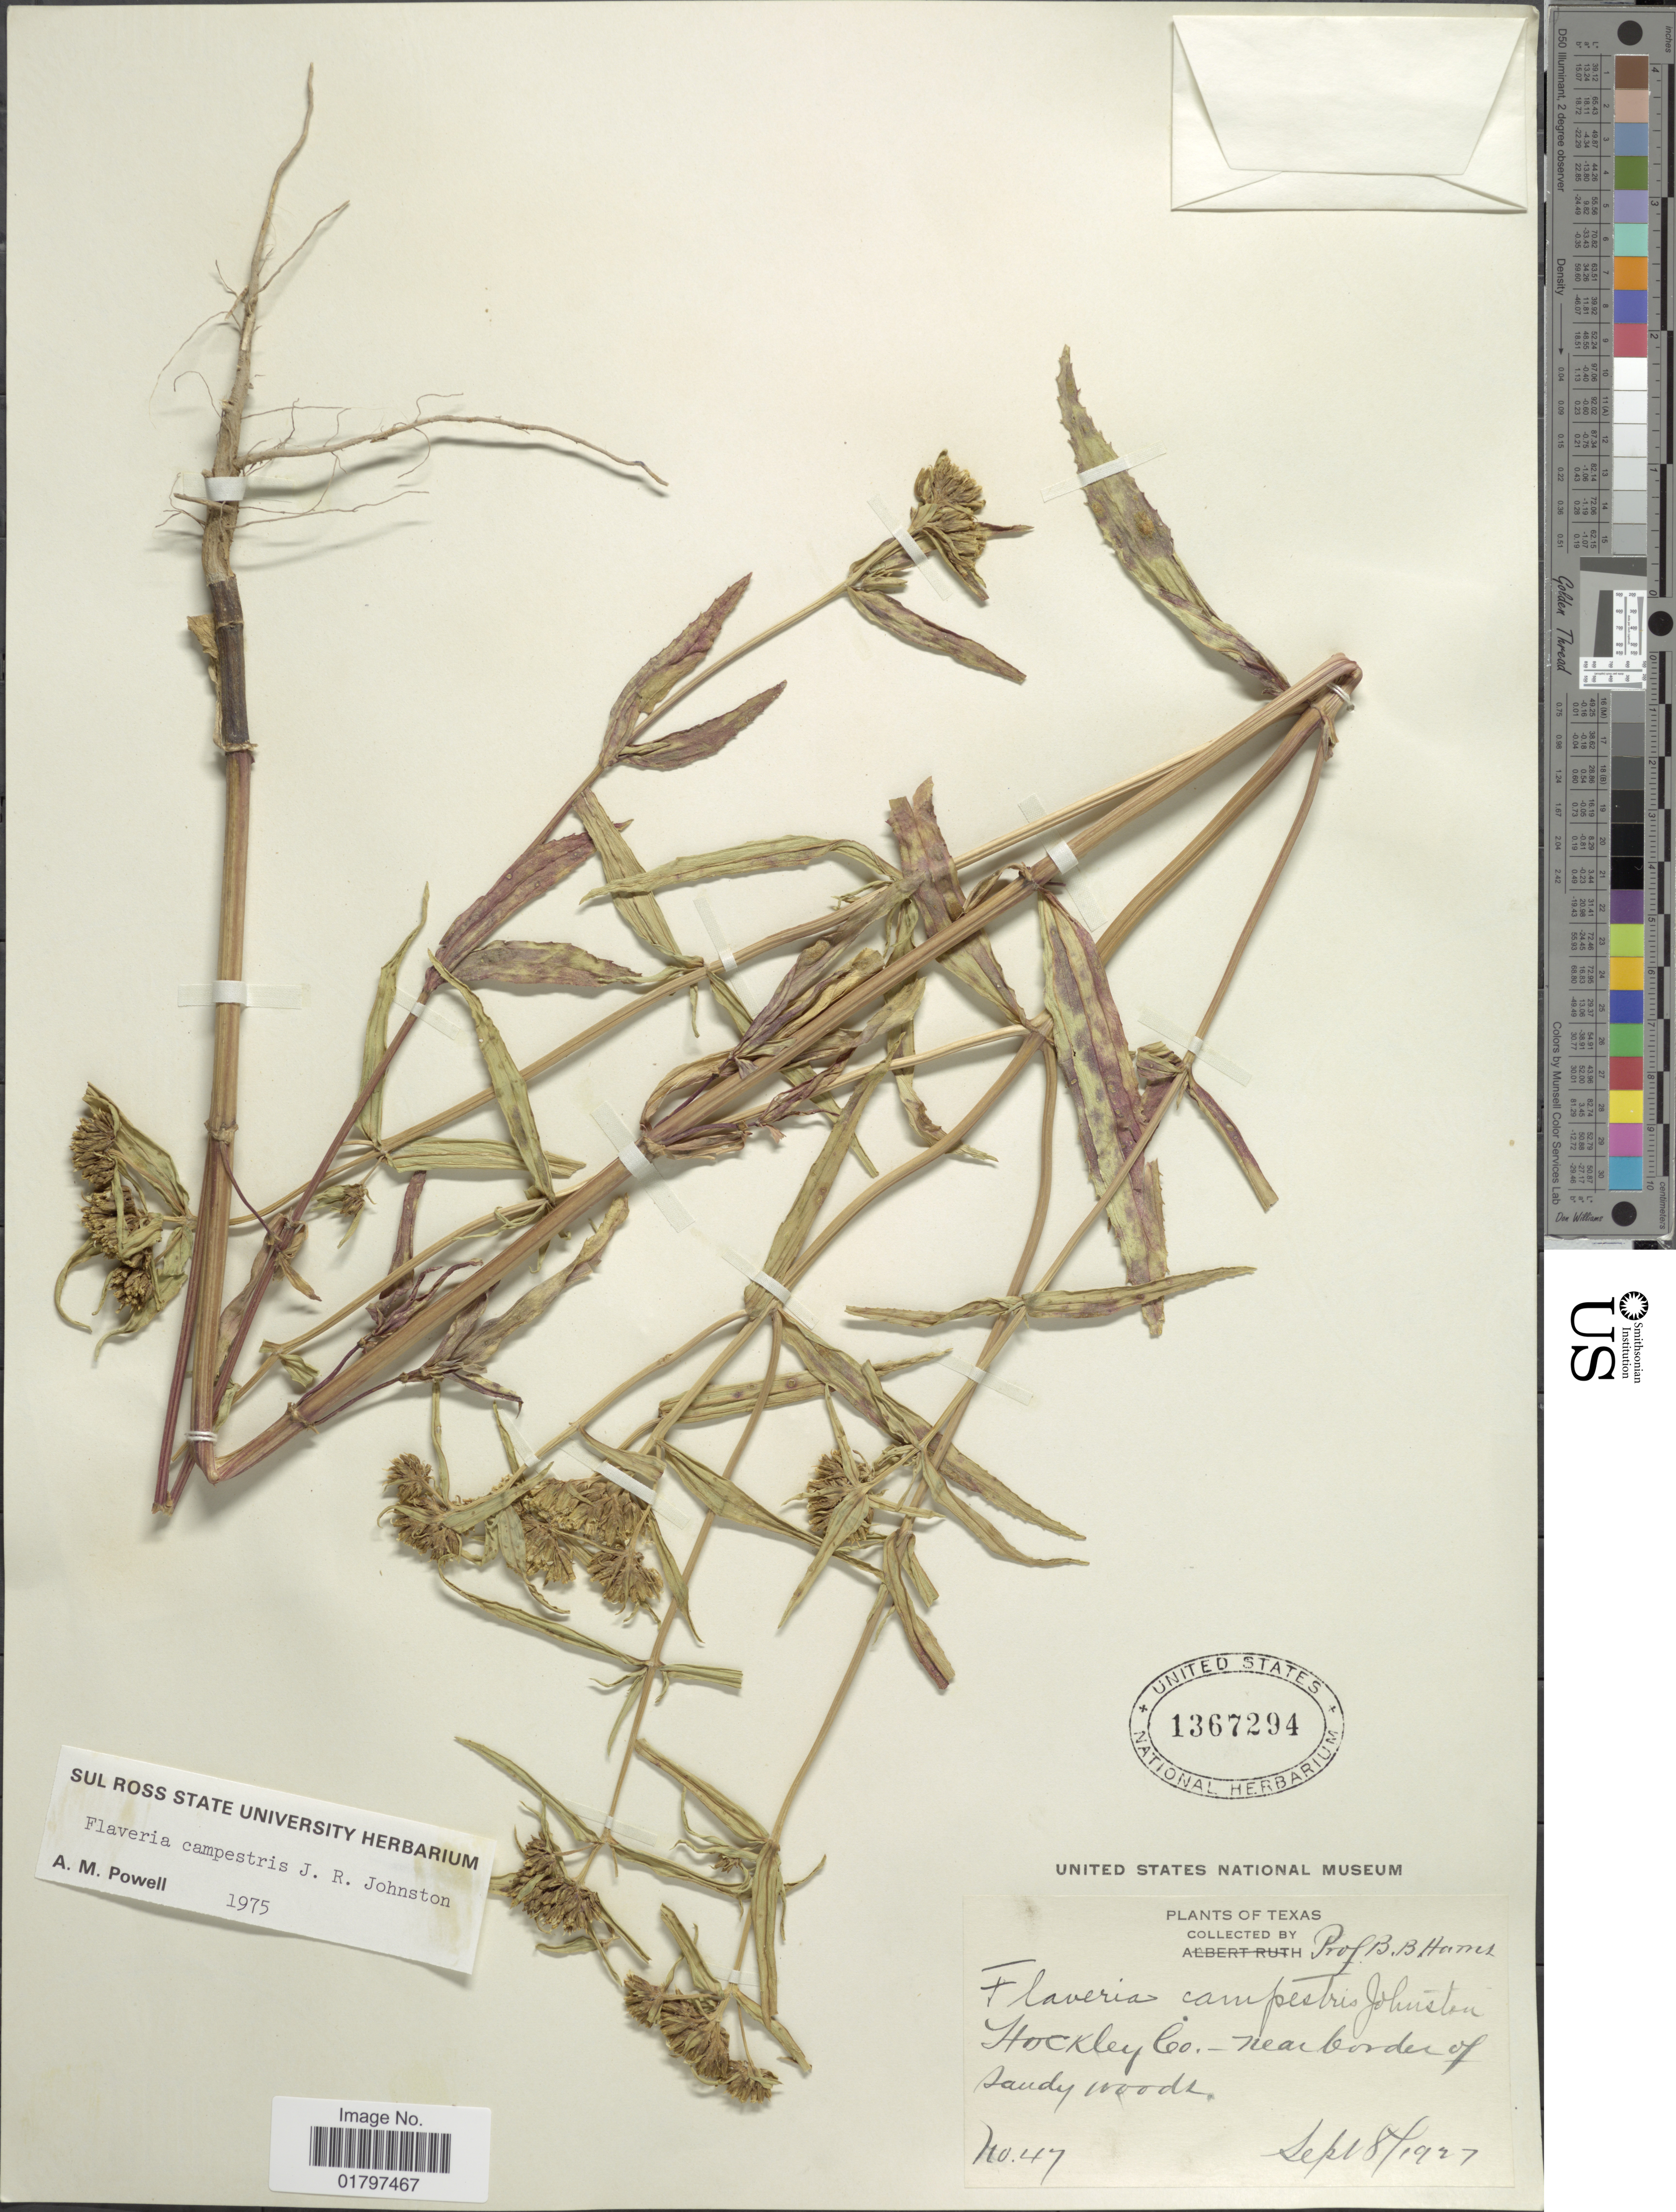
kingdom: Plantae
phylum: Tracheophyta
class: Magnoliopsida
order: Asterales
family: Asteraceae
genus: Flaveria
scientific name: Flaveria campestris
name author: J.R. Johnst.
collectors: B. B. Harris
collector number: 47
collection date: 1927-09-08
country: United States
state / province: Texas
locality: Hockley Co.- near border of sandy woods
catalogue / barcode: US 1367294